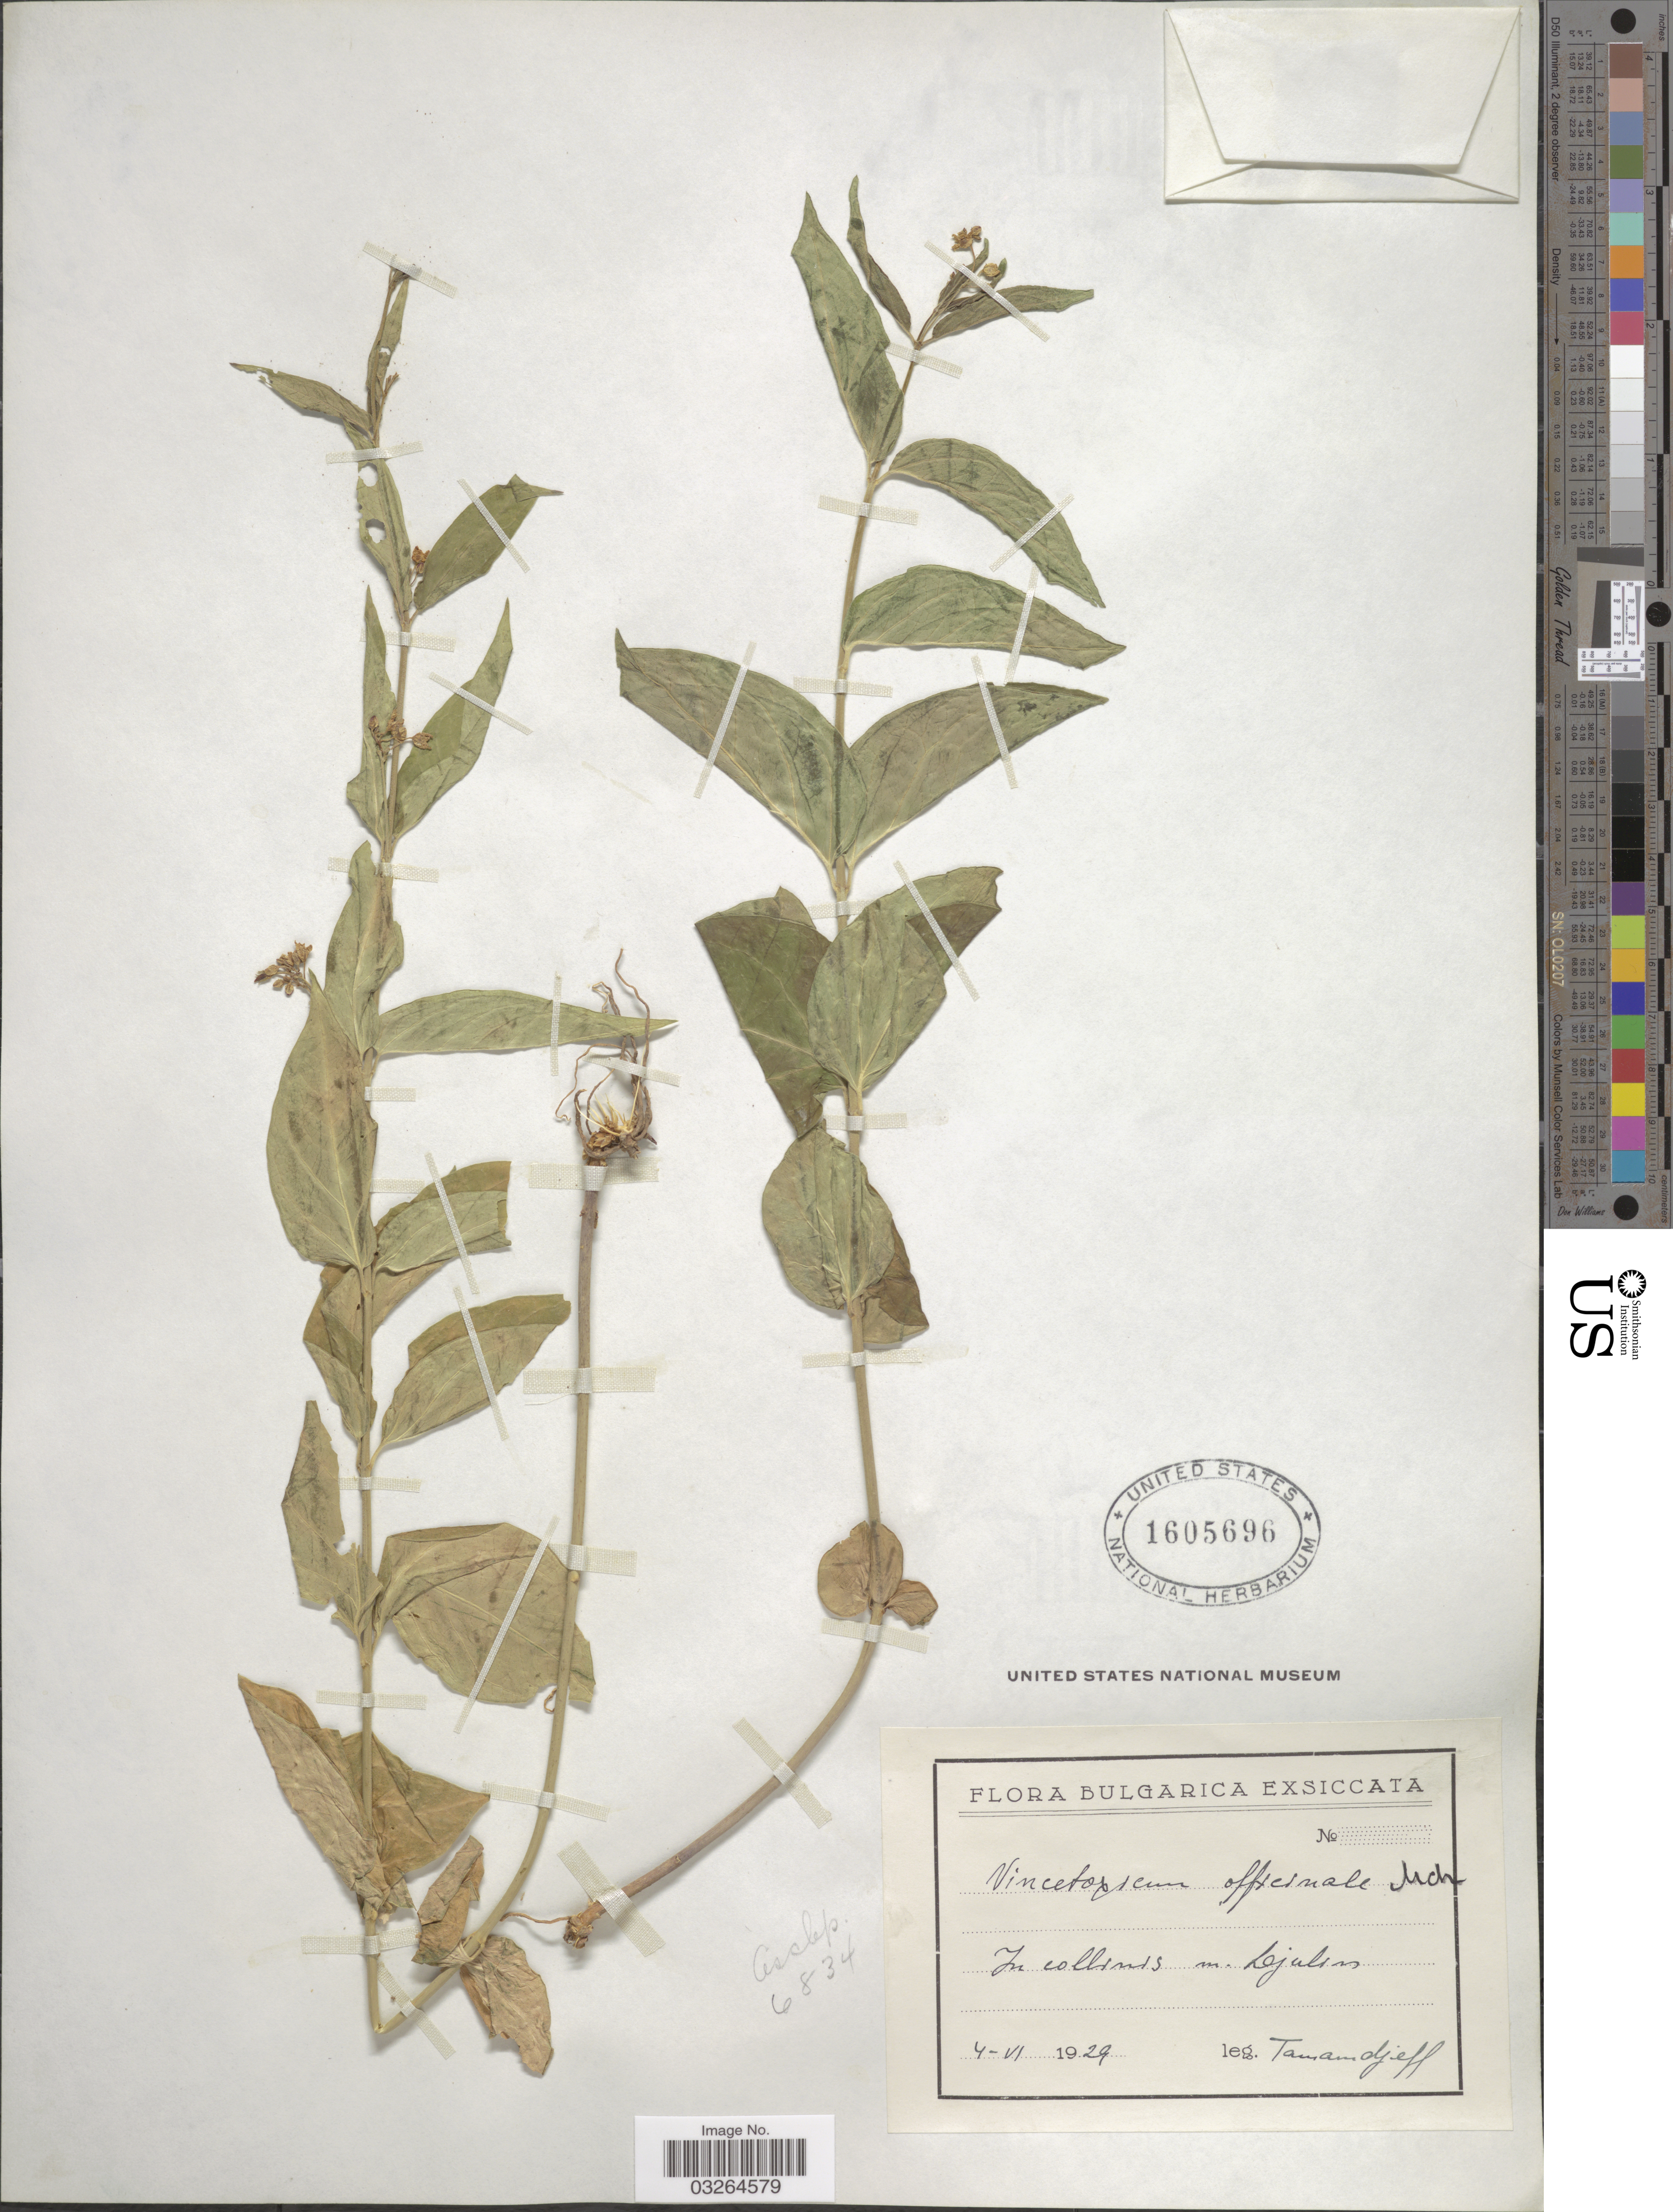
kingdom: Plantae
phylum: Tracheophyta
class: Magnoliopsida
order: Gentianales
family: Apocynaceae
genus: Cynanchum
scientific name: Cynanchum vincetoxicum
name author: Pers.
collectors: -. Tamamdjeff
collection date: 1929-06-04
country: Bulgaria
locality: In collines nr. [interpreted] Djulin [interpreted].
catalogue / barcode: US 1605696